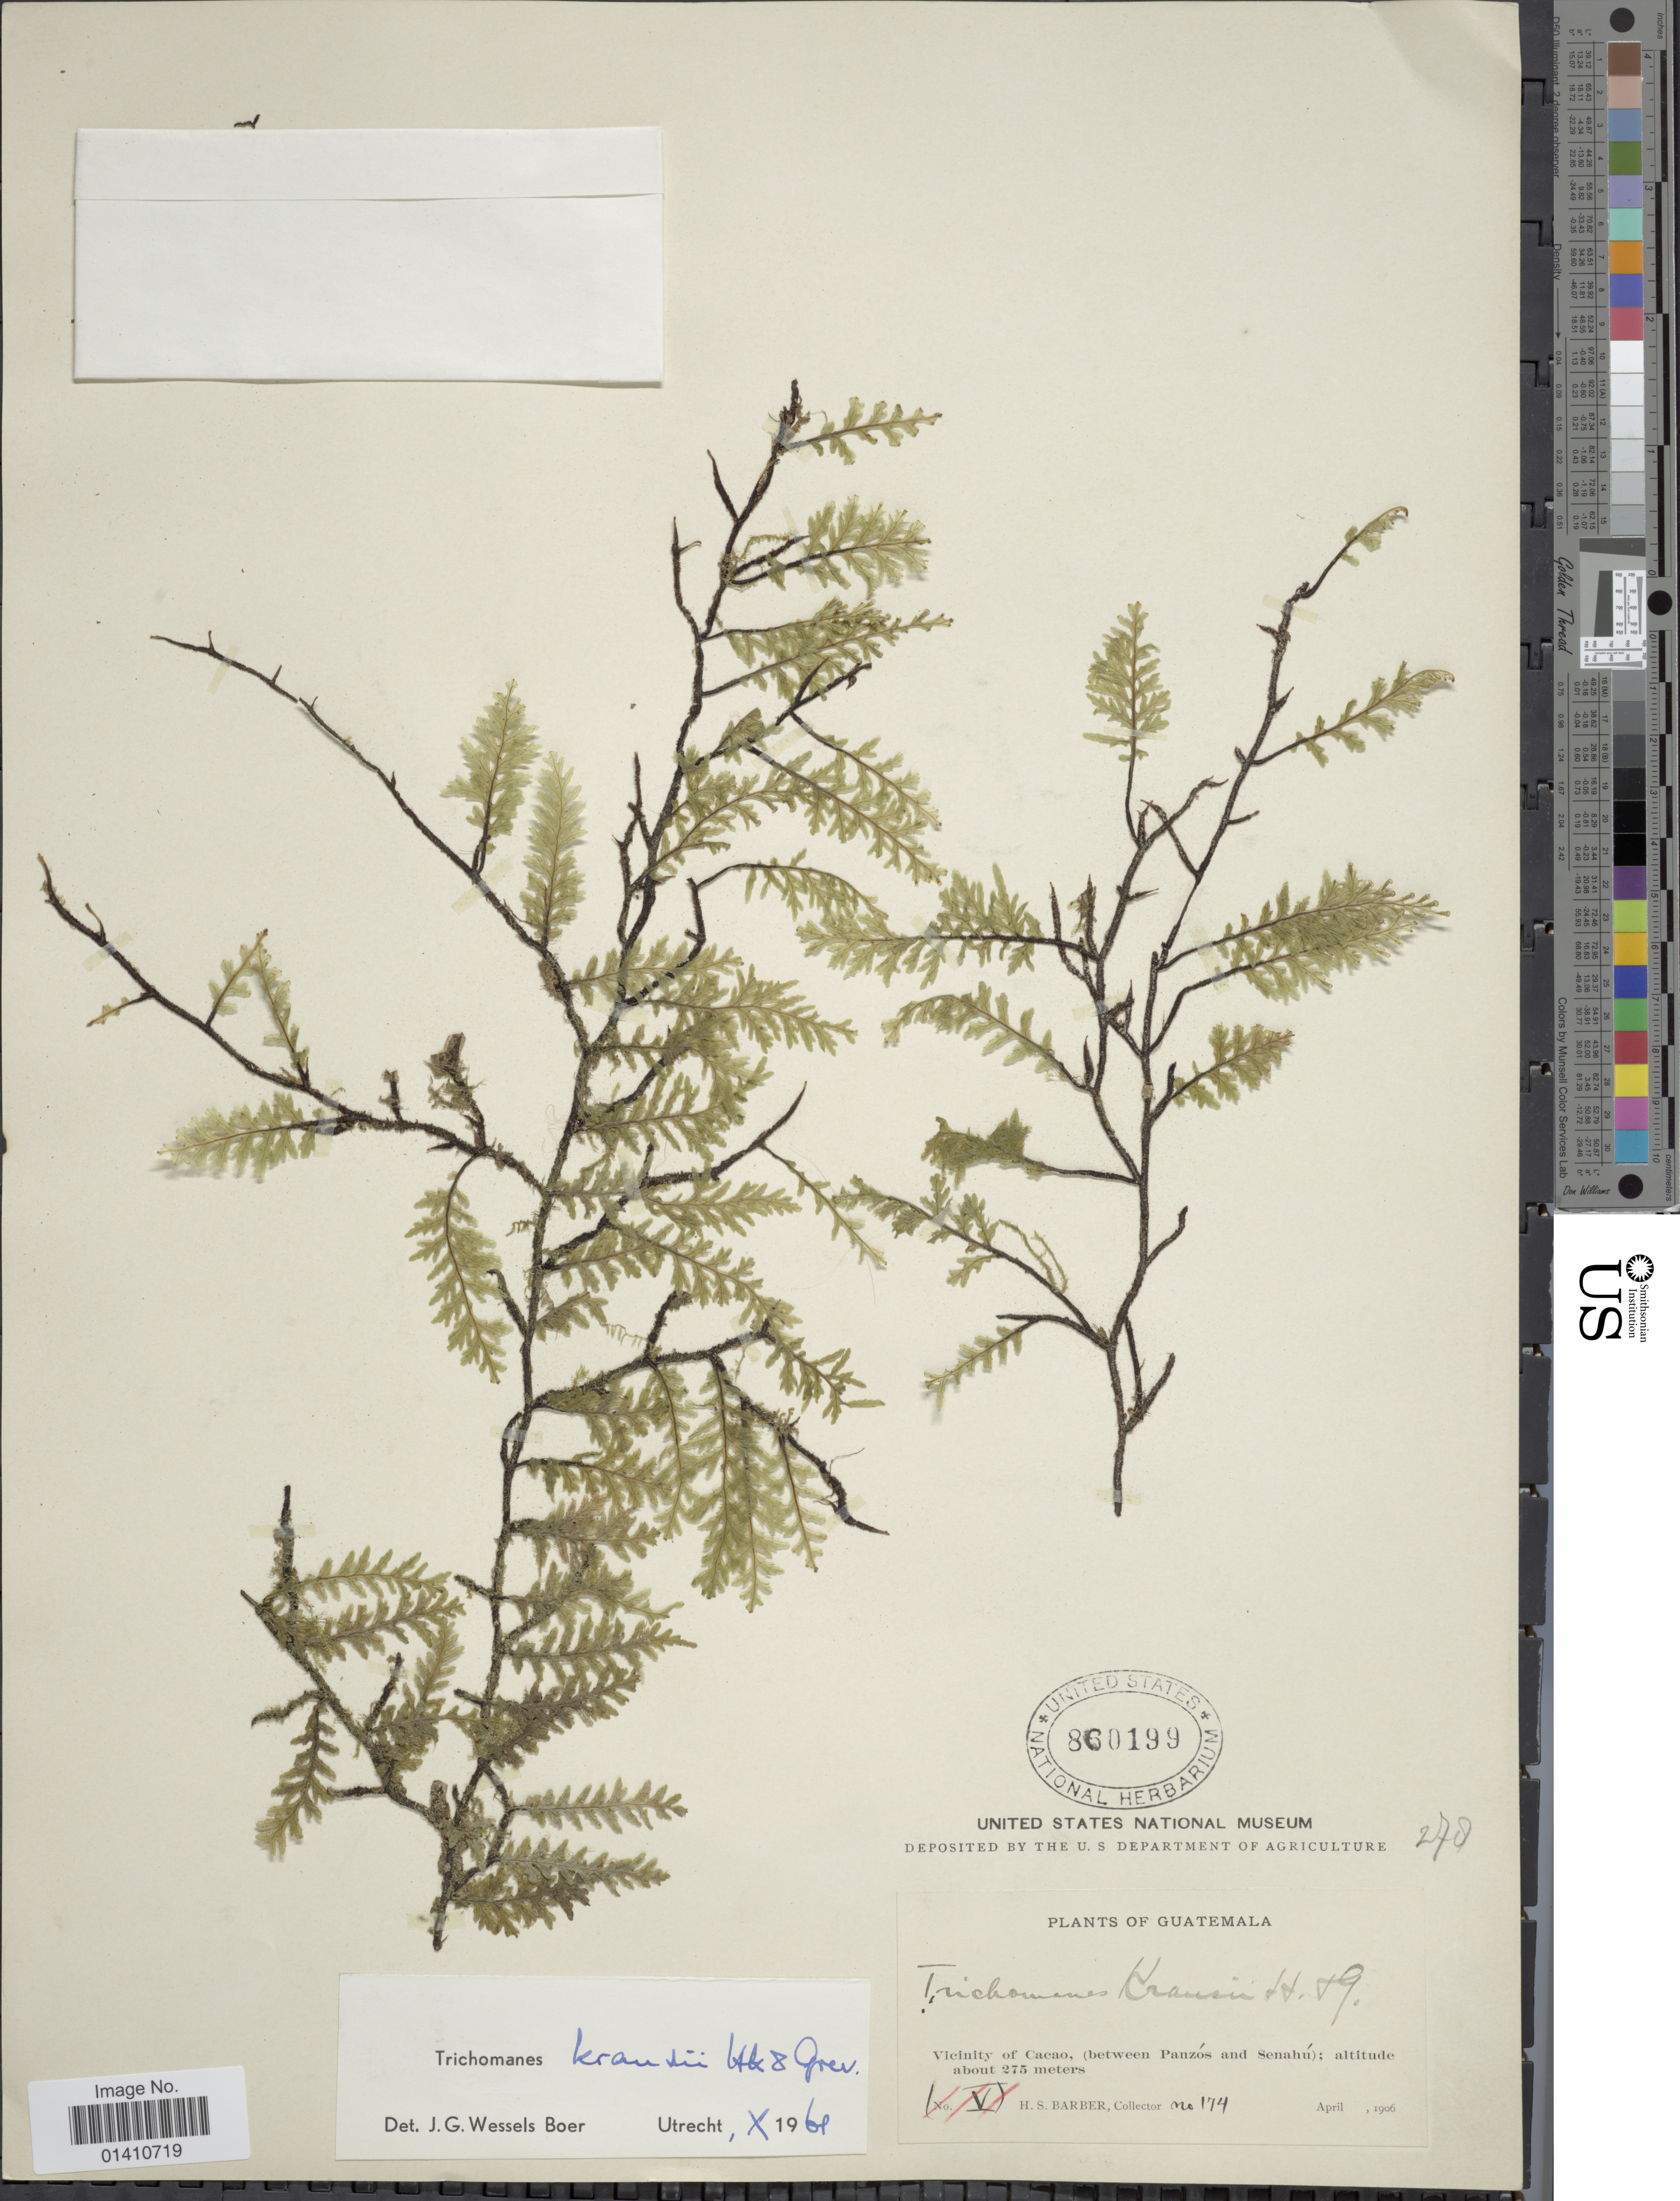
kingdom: Plantae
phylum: Tracheophyta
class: Polypodiopsida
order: Hymenophyllales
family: Hymenophyllaceae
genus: Didymoglossum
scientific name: Didymoglossum kraussii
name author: (Hook. & Grev.) C. Presl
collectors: H. Barber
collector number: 174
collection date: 1906-04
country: Guatemala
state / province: Alta Verapaz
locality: Vicinity of Cacao, (between Pánzos and Senahú)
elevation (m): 275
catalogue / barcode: US 860199